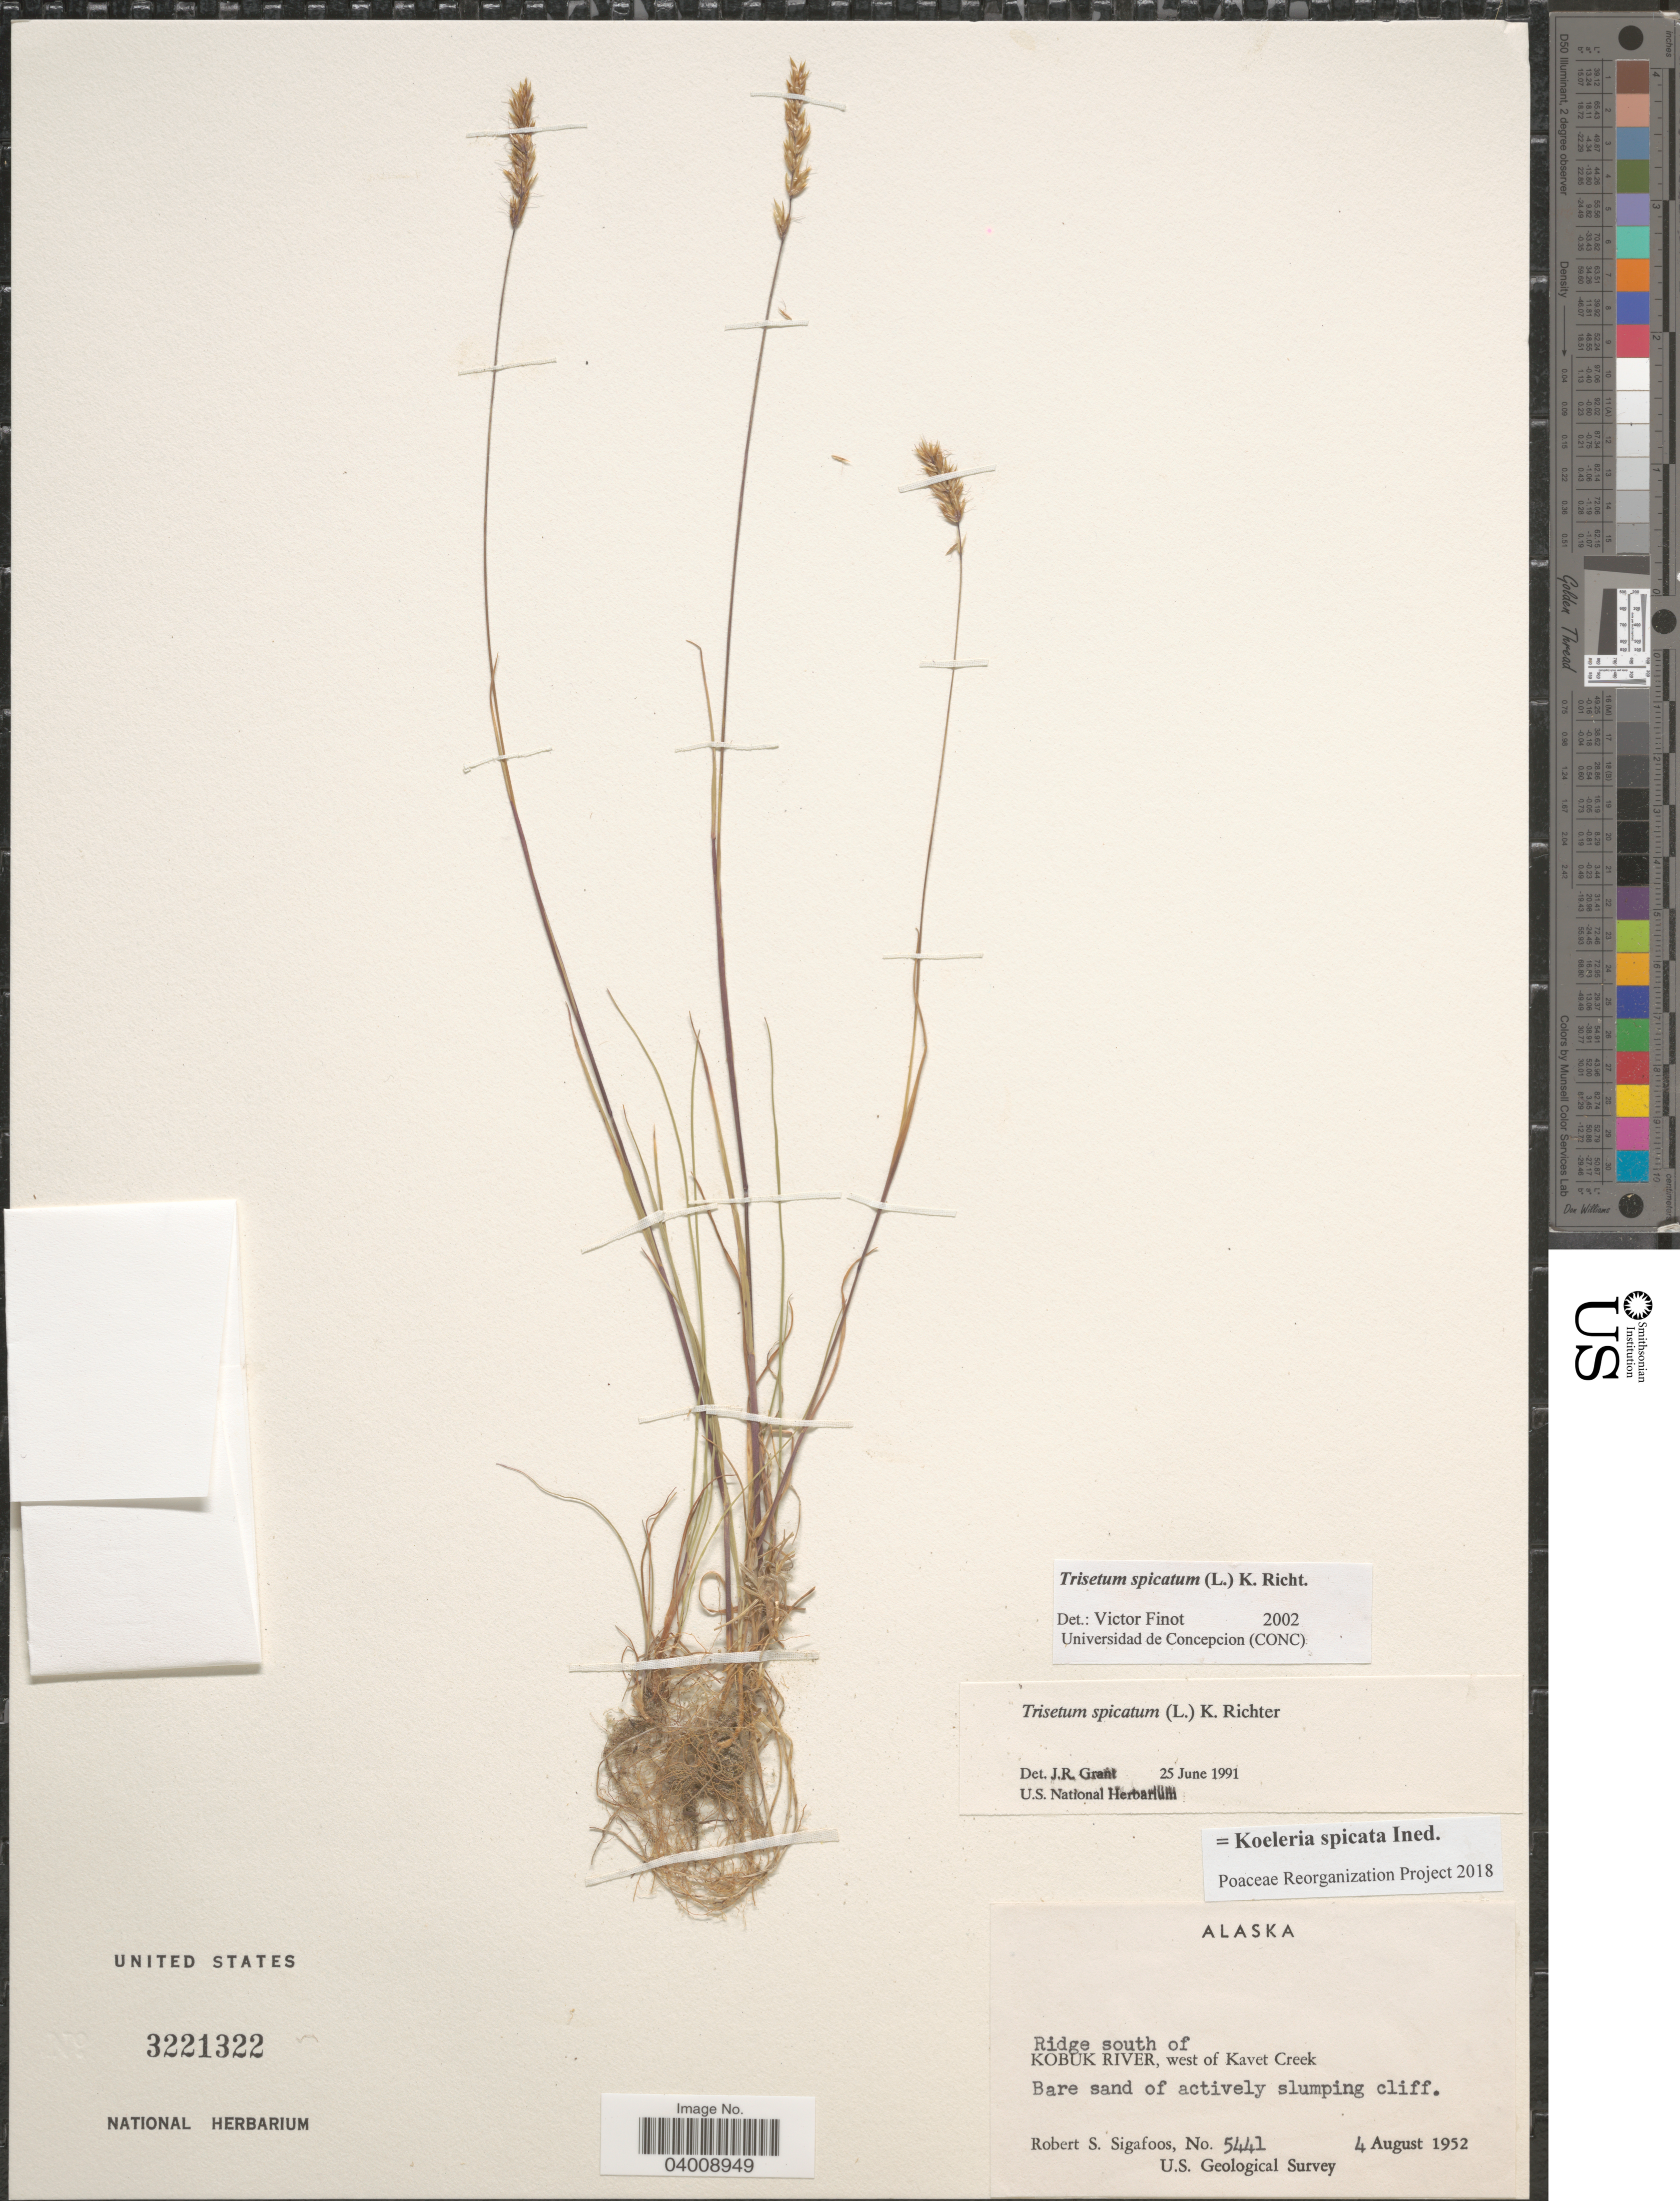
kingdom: Plantae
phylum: Tracheophyta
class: Liliopsida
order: Poales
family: Poaceae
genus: Koeleria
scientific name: Koeleria spicata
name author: (L.) Barberá et al.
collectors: R. Sigafoos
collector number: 5441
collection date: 1952-08-04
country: United States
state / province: Alaska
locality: Ridge south of Kobuk River, west of Kavet Creek.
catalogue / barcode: US 3221322